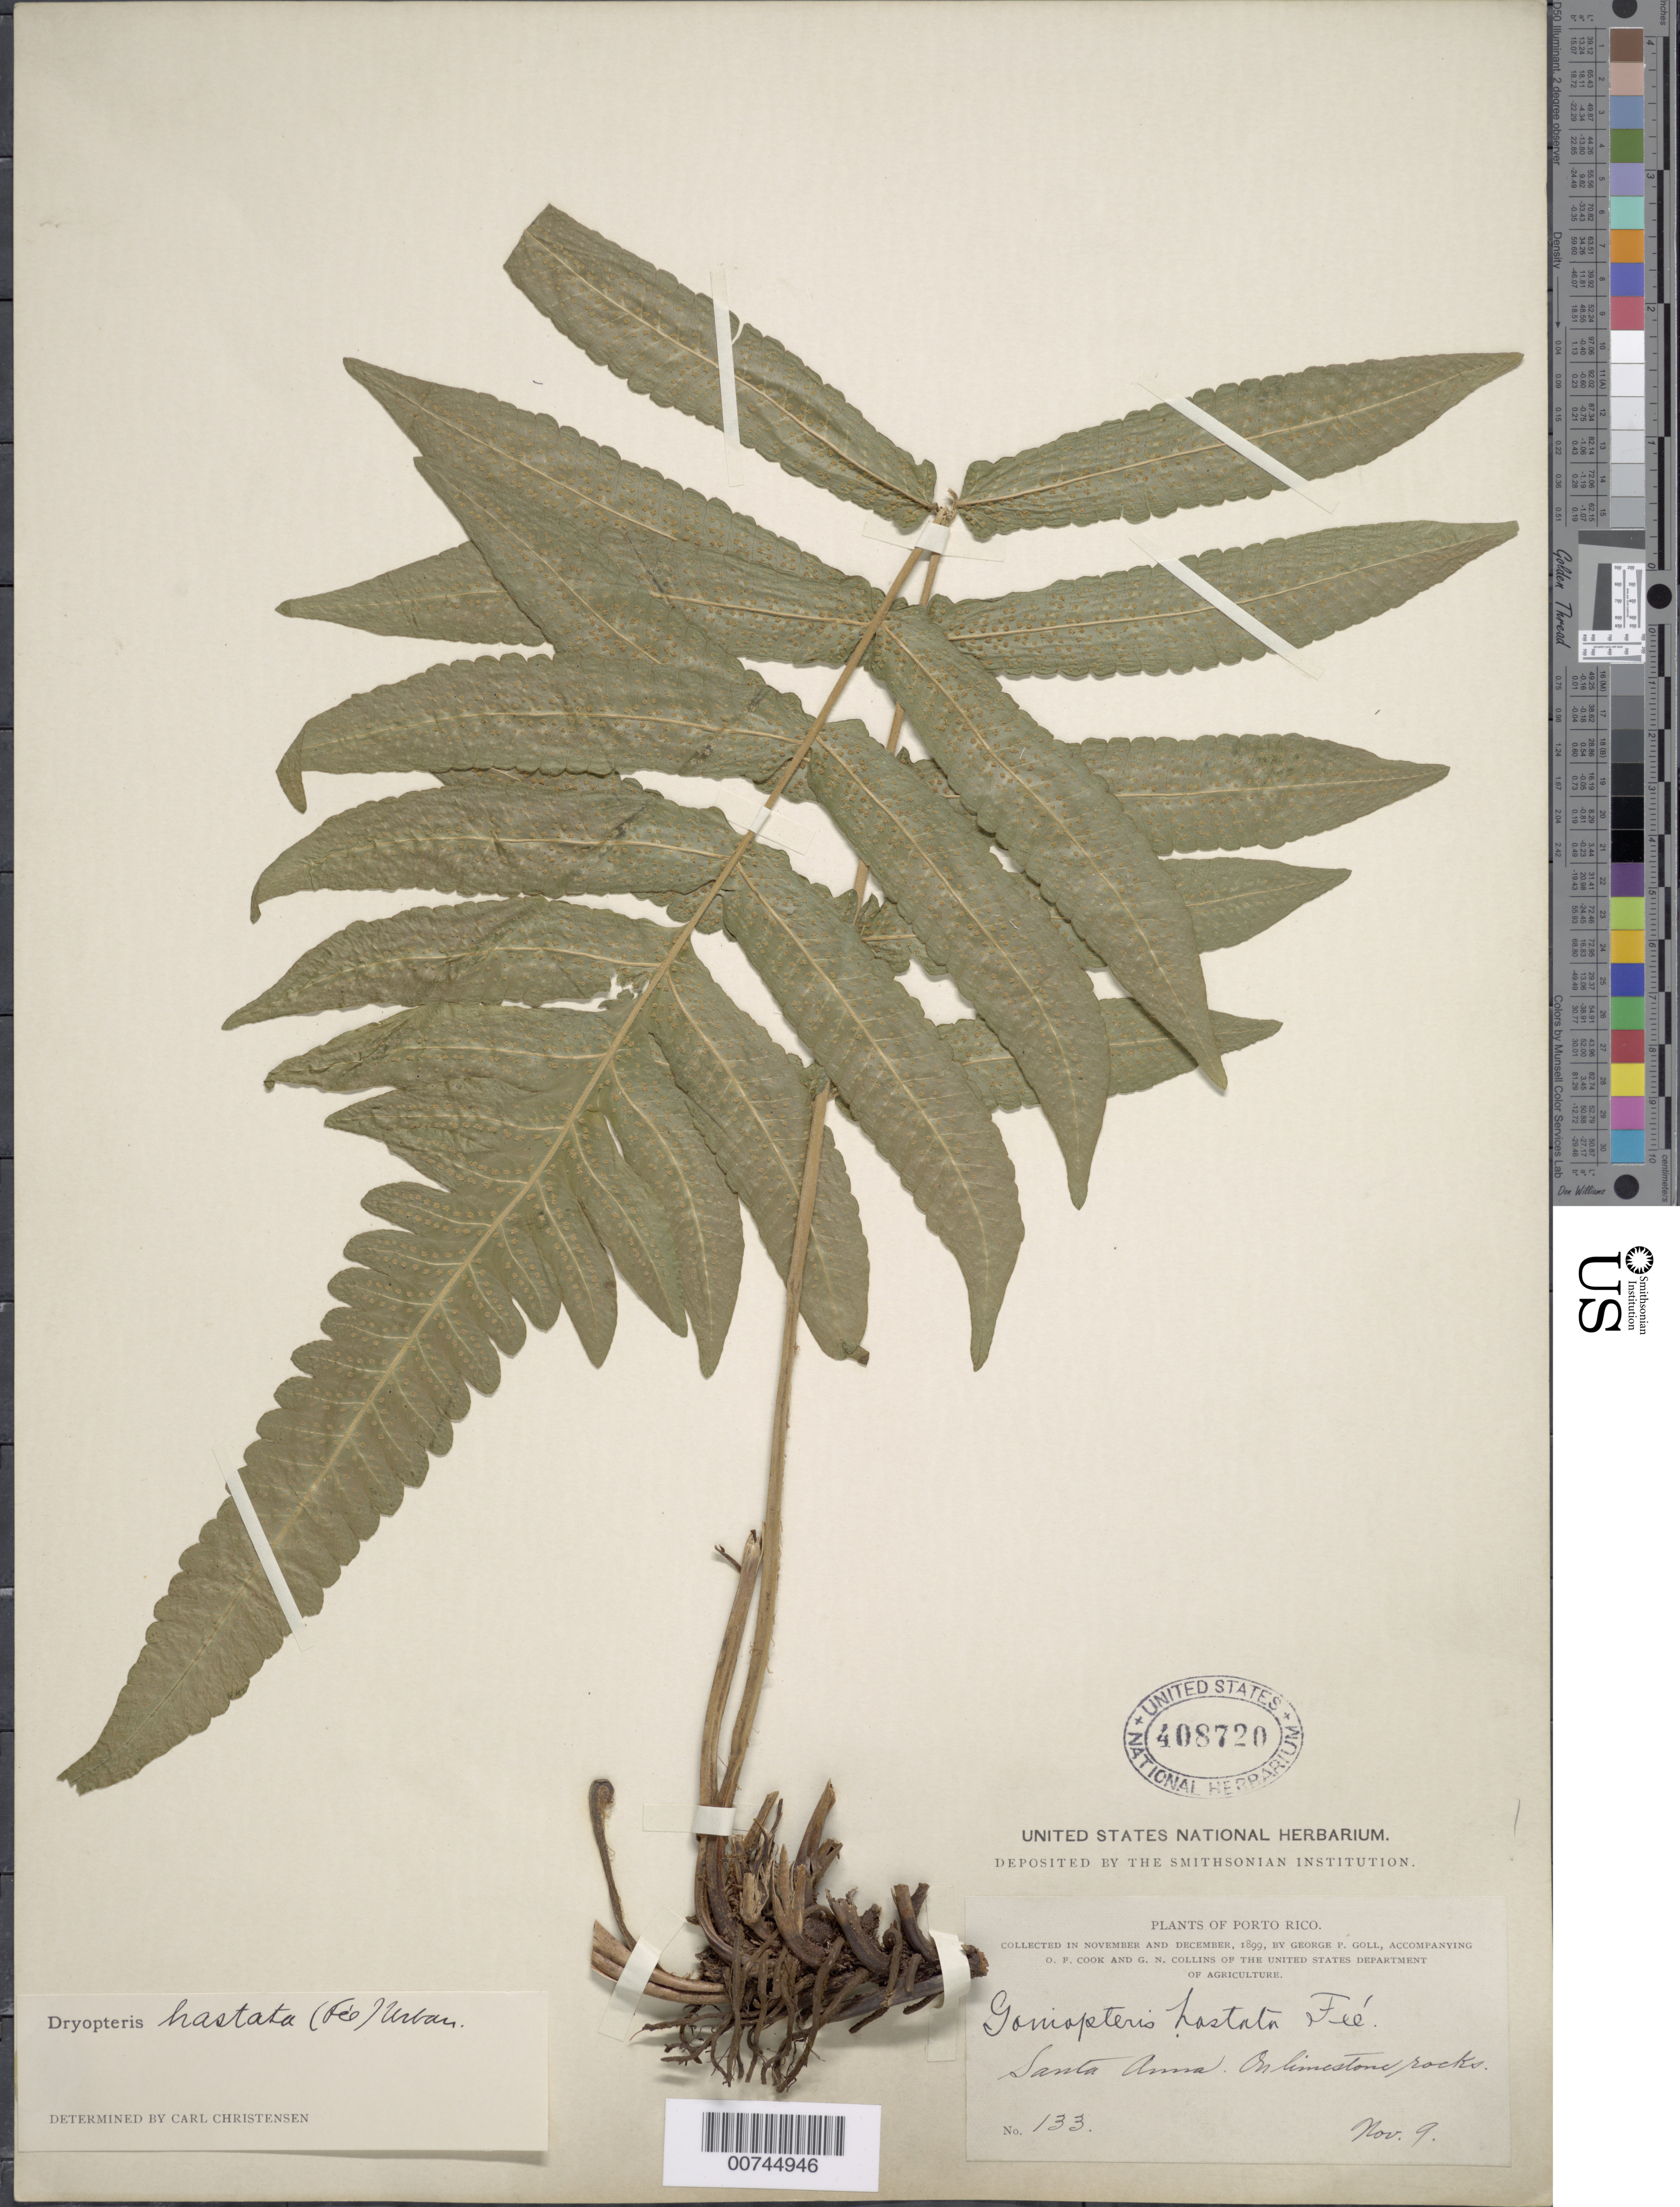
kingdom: Plantae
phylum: Tracheophyta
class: Polypodiopsida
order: Polypodiales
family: Thelypteridaceae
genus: Goniopteris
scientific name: Goniopteris hastata (Fée) comb. nov., ined 2015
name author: (Fée)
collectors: G. Goll, O. F. Cook & G. N. Collins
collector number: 133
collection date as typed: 09 Nov 1899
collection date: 1899-11-09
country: Puerto Rico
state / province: San Juan (?)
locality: Santa Anna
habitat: On limestone rocks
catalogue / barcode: US 408720